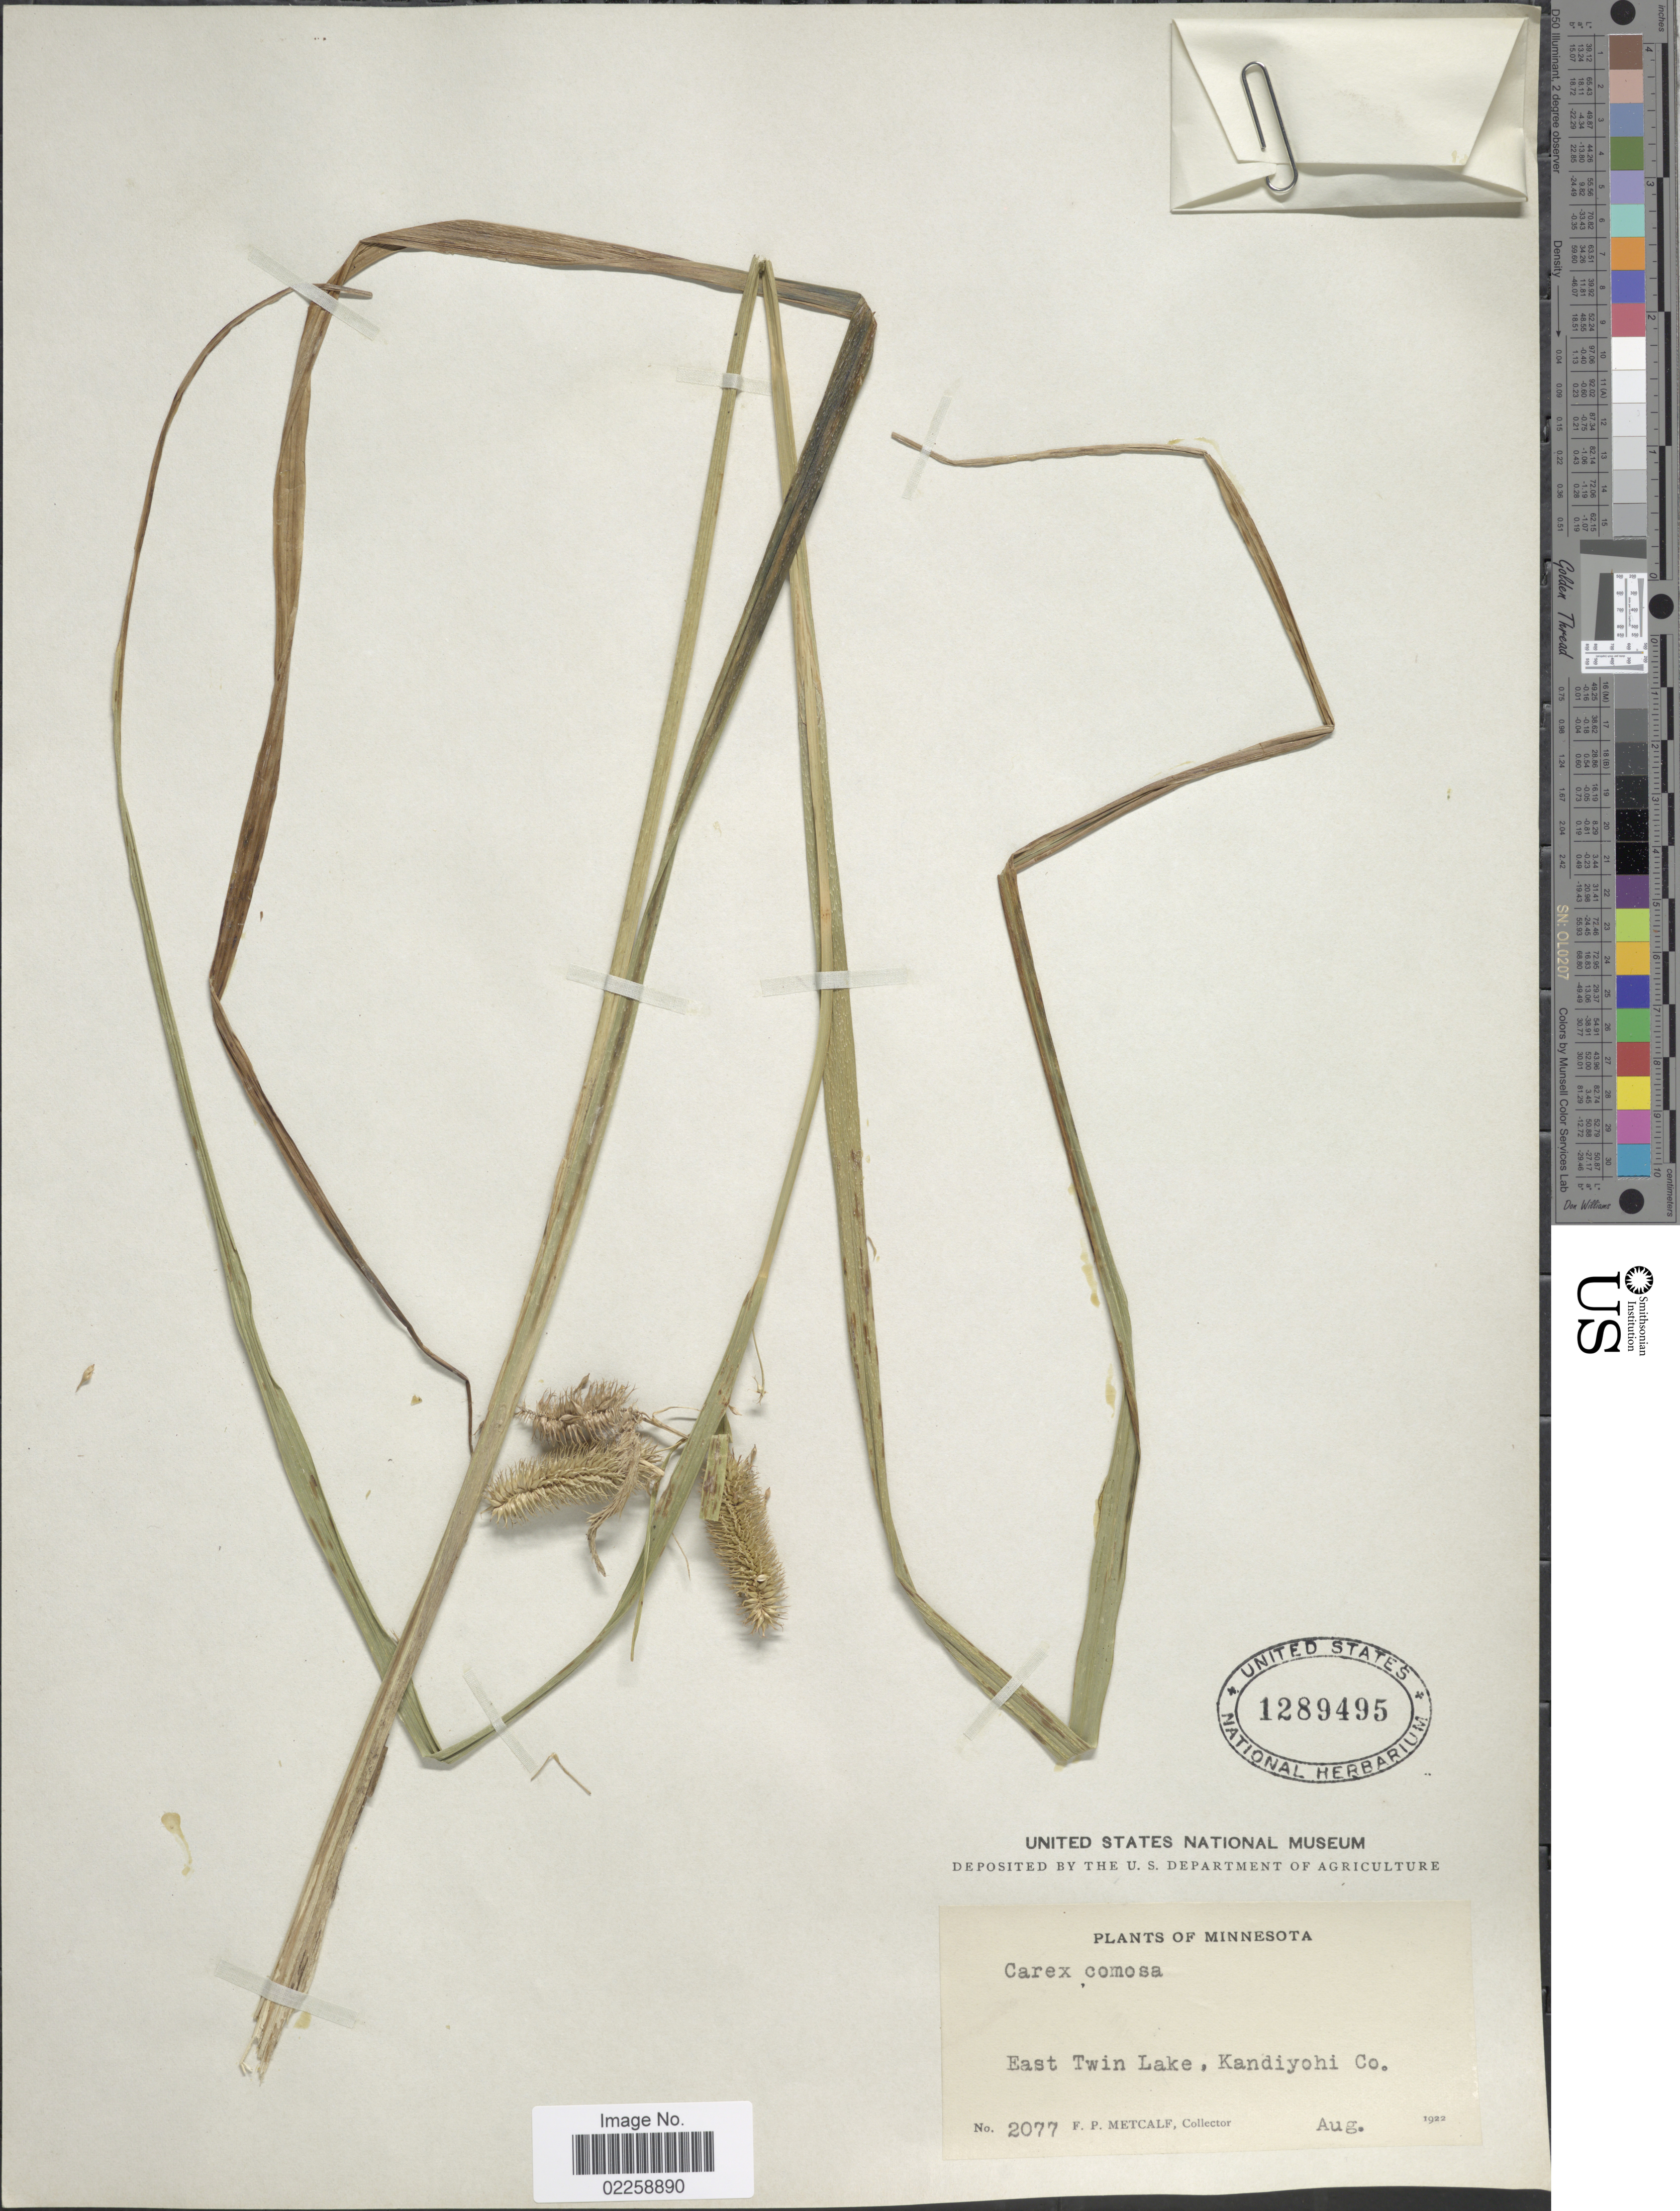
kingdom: Plantae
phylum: Tracheophyta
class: Liliopsida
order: Poales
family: Cyperaceae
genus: Carex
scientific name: Carex comosa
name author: Boott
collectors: F. Metcalf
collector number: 2077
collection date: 1922-08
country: United States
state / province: Minnesota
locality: East Twin Lake, Kandiyohi Co.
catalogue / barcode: US 1289495